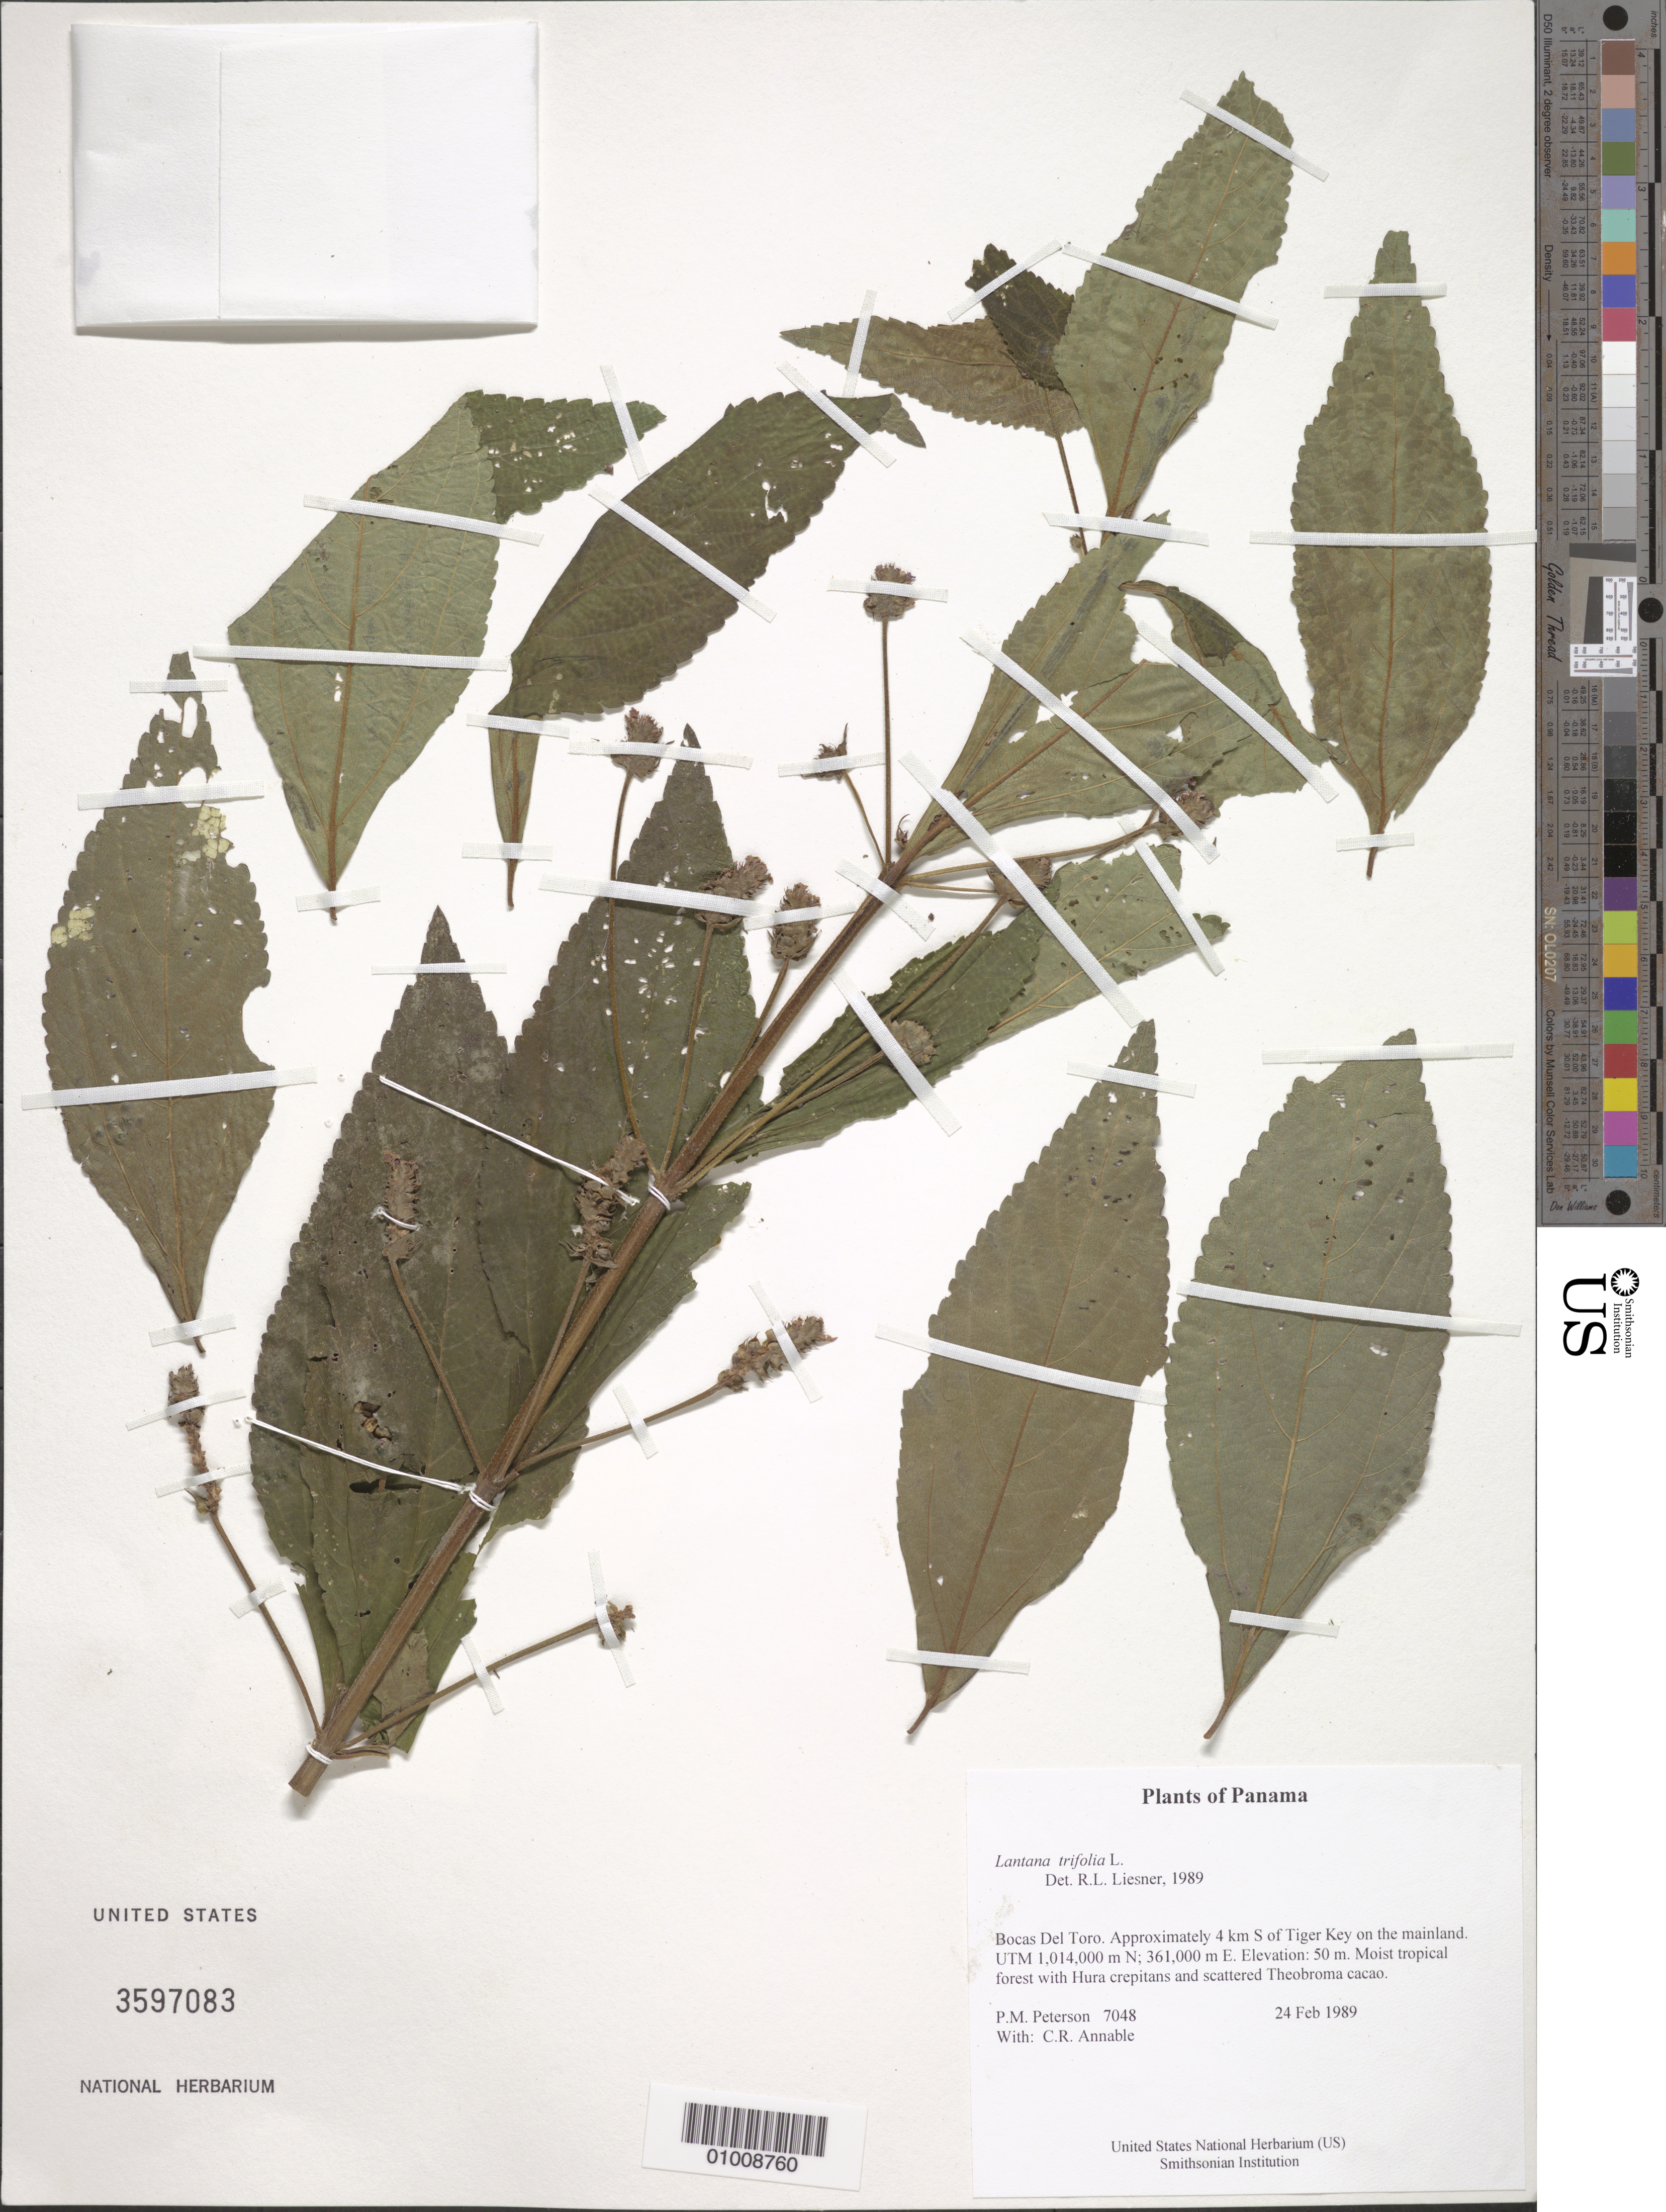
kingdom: Plantae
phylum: Tracheophyta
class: Magnoliopsida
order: Lamiales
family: Verbenaceae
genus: Lantana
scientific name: Lantana trifolia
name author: L.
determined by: Liesner, R. L.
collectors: P. M. Peterson & C. R. Annable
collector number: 07048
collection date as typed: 24 Feb 1989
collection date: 1989-02-24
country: Panama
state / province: Bocas del Toro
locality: Approximately 4 km S of Tiger Key on the mainland. UTM 1,014,000 m N; 361,000 m E.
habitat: Moist tropical forest with Hura crepitans and scattered Theobroma cacao.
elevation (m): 50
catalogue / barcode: US 3597083